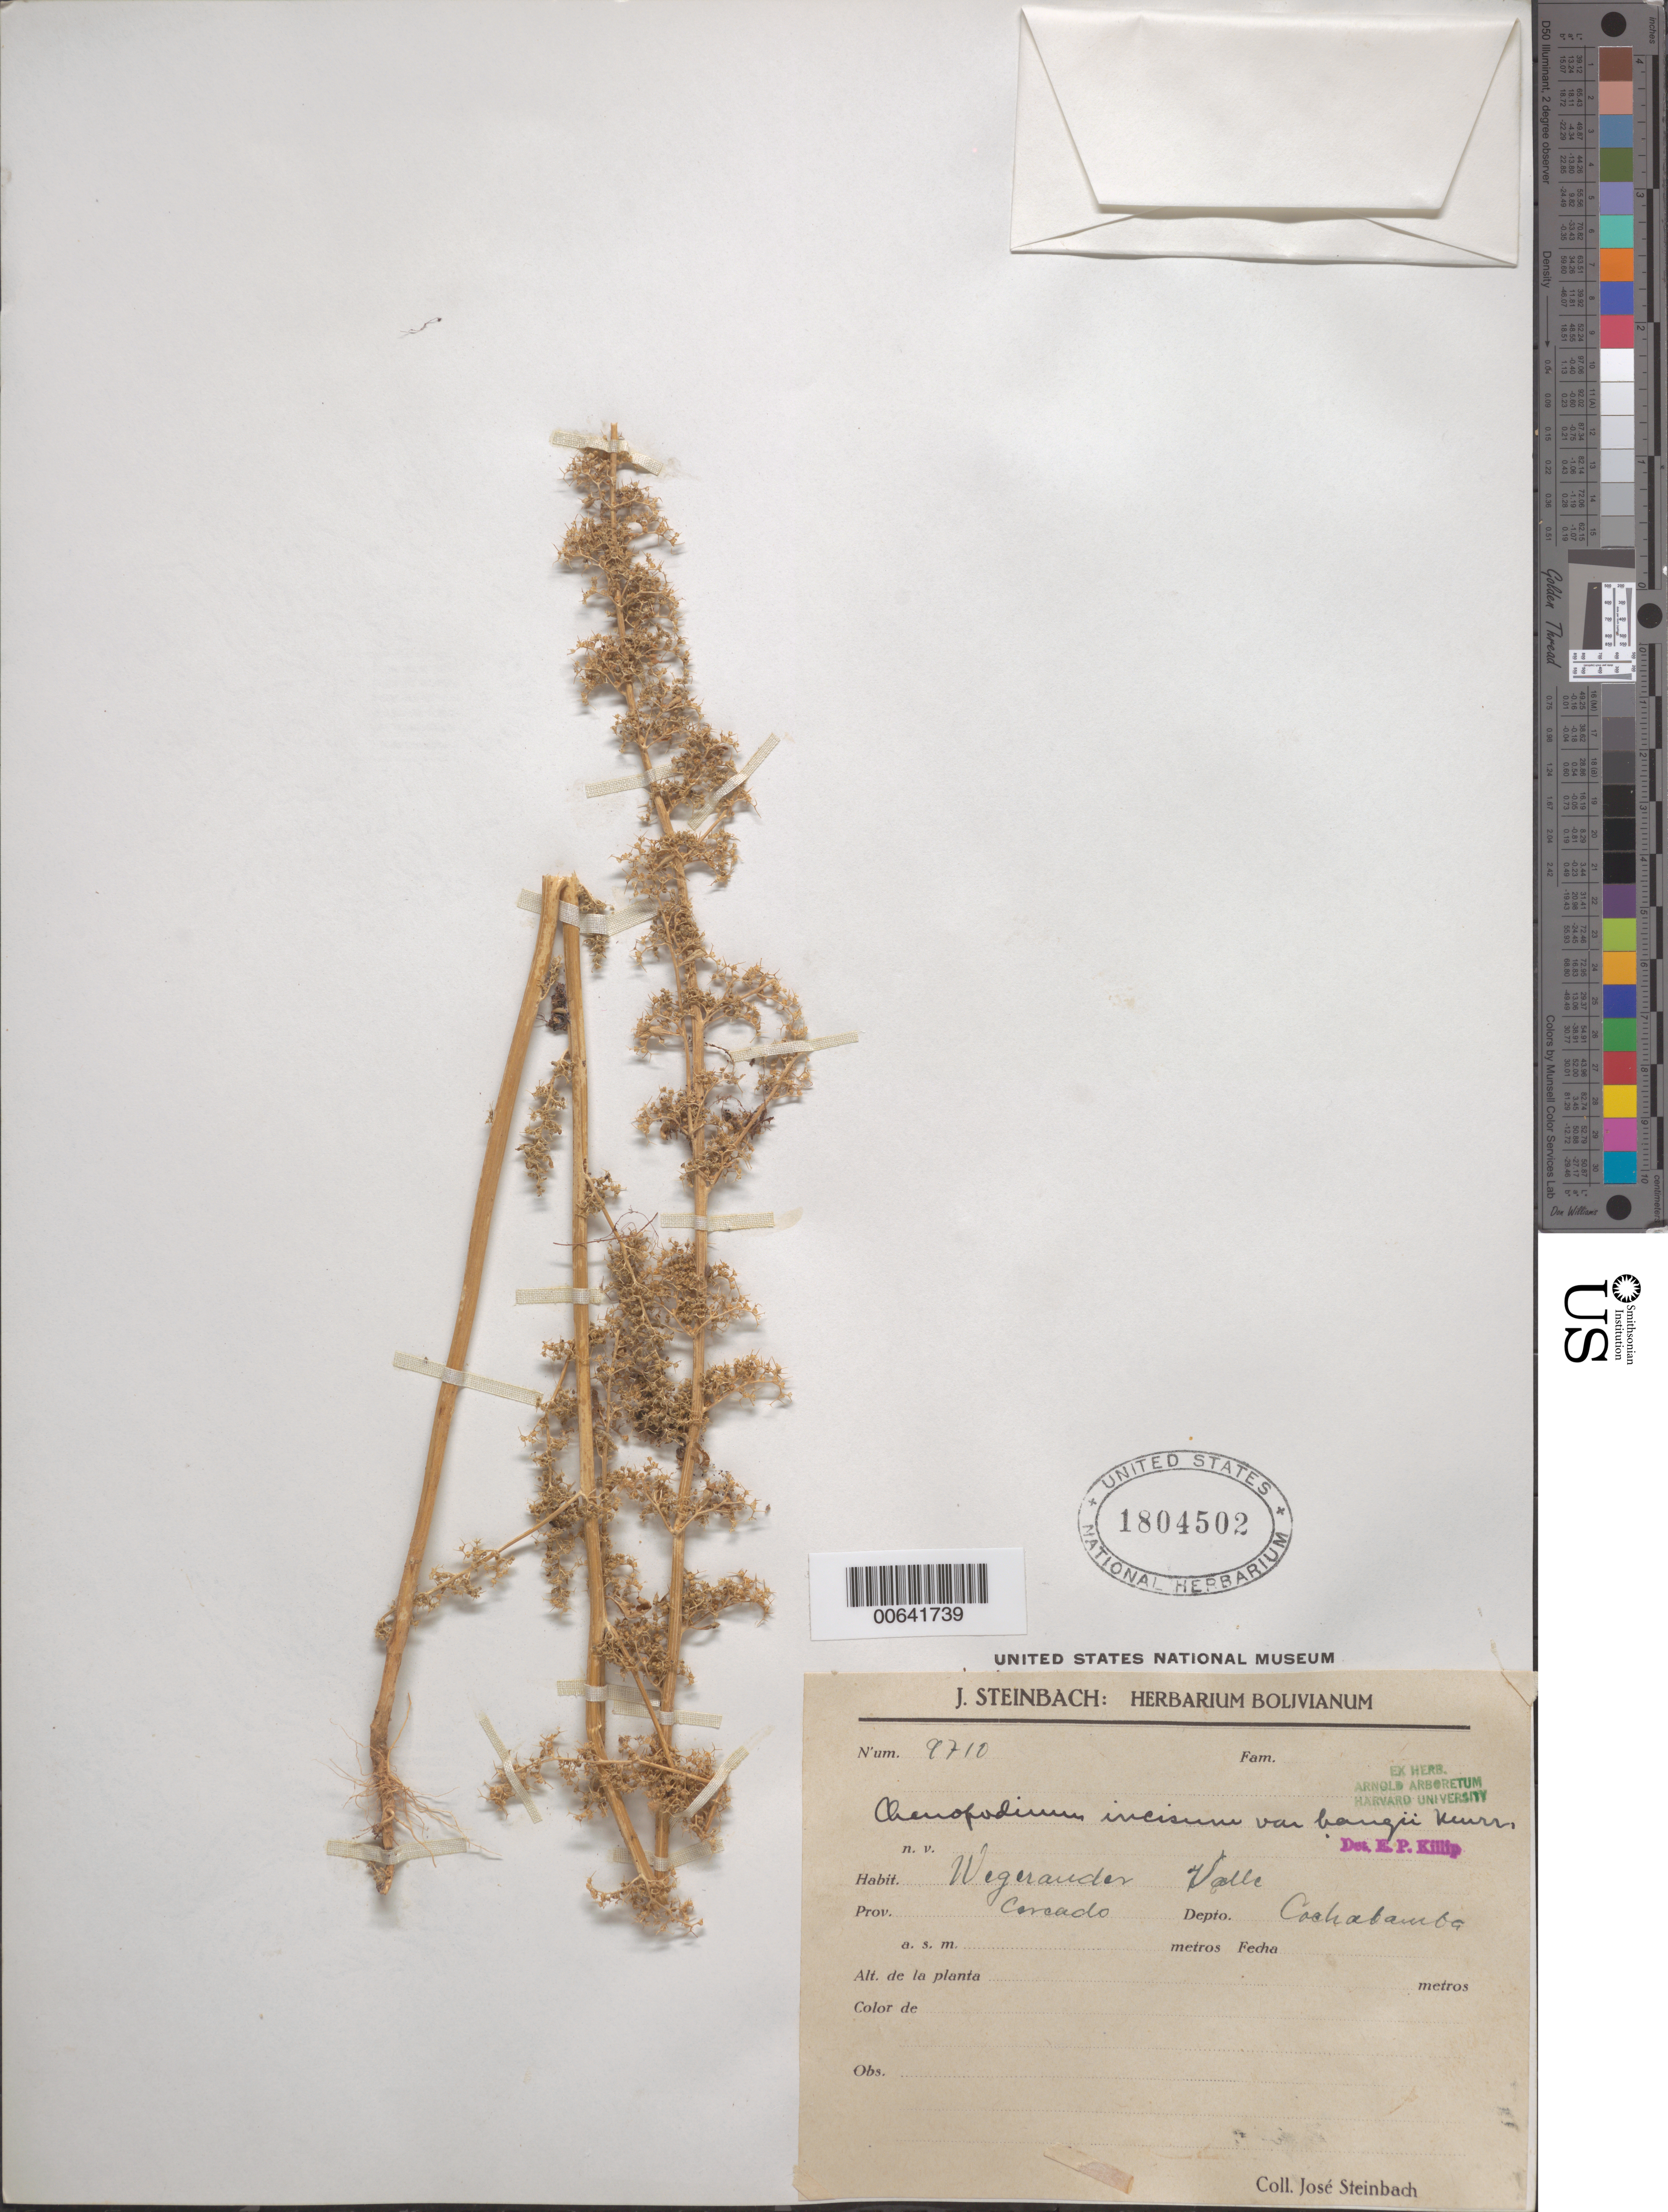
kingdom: Plantae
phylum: Tracheophyta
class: Magnoliopsida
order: Caryophyllales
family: Amaranthaceae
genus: Chenopodium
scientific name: Chenopodium incisum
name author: Poir.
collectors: J. Steinbach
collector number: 9710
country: Bolivia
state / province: Cochabamba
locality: Wegerander Valle. Prov. Cercado. Depto. Cochabamba.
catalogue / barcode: US 1804502